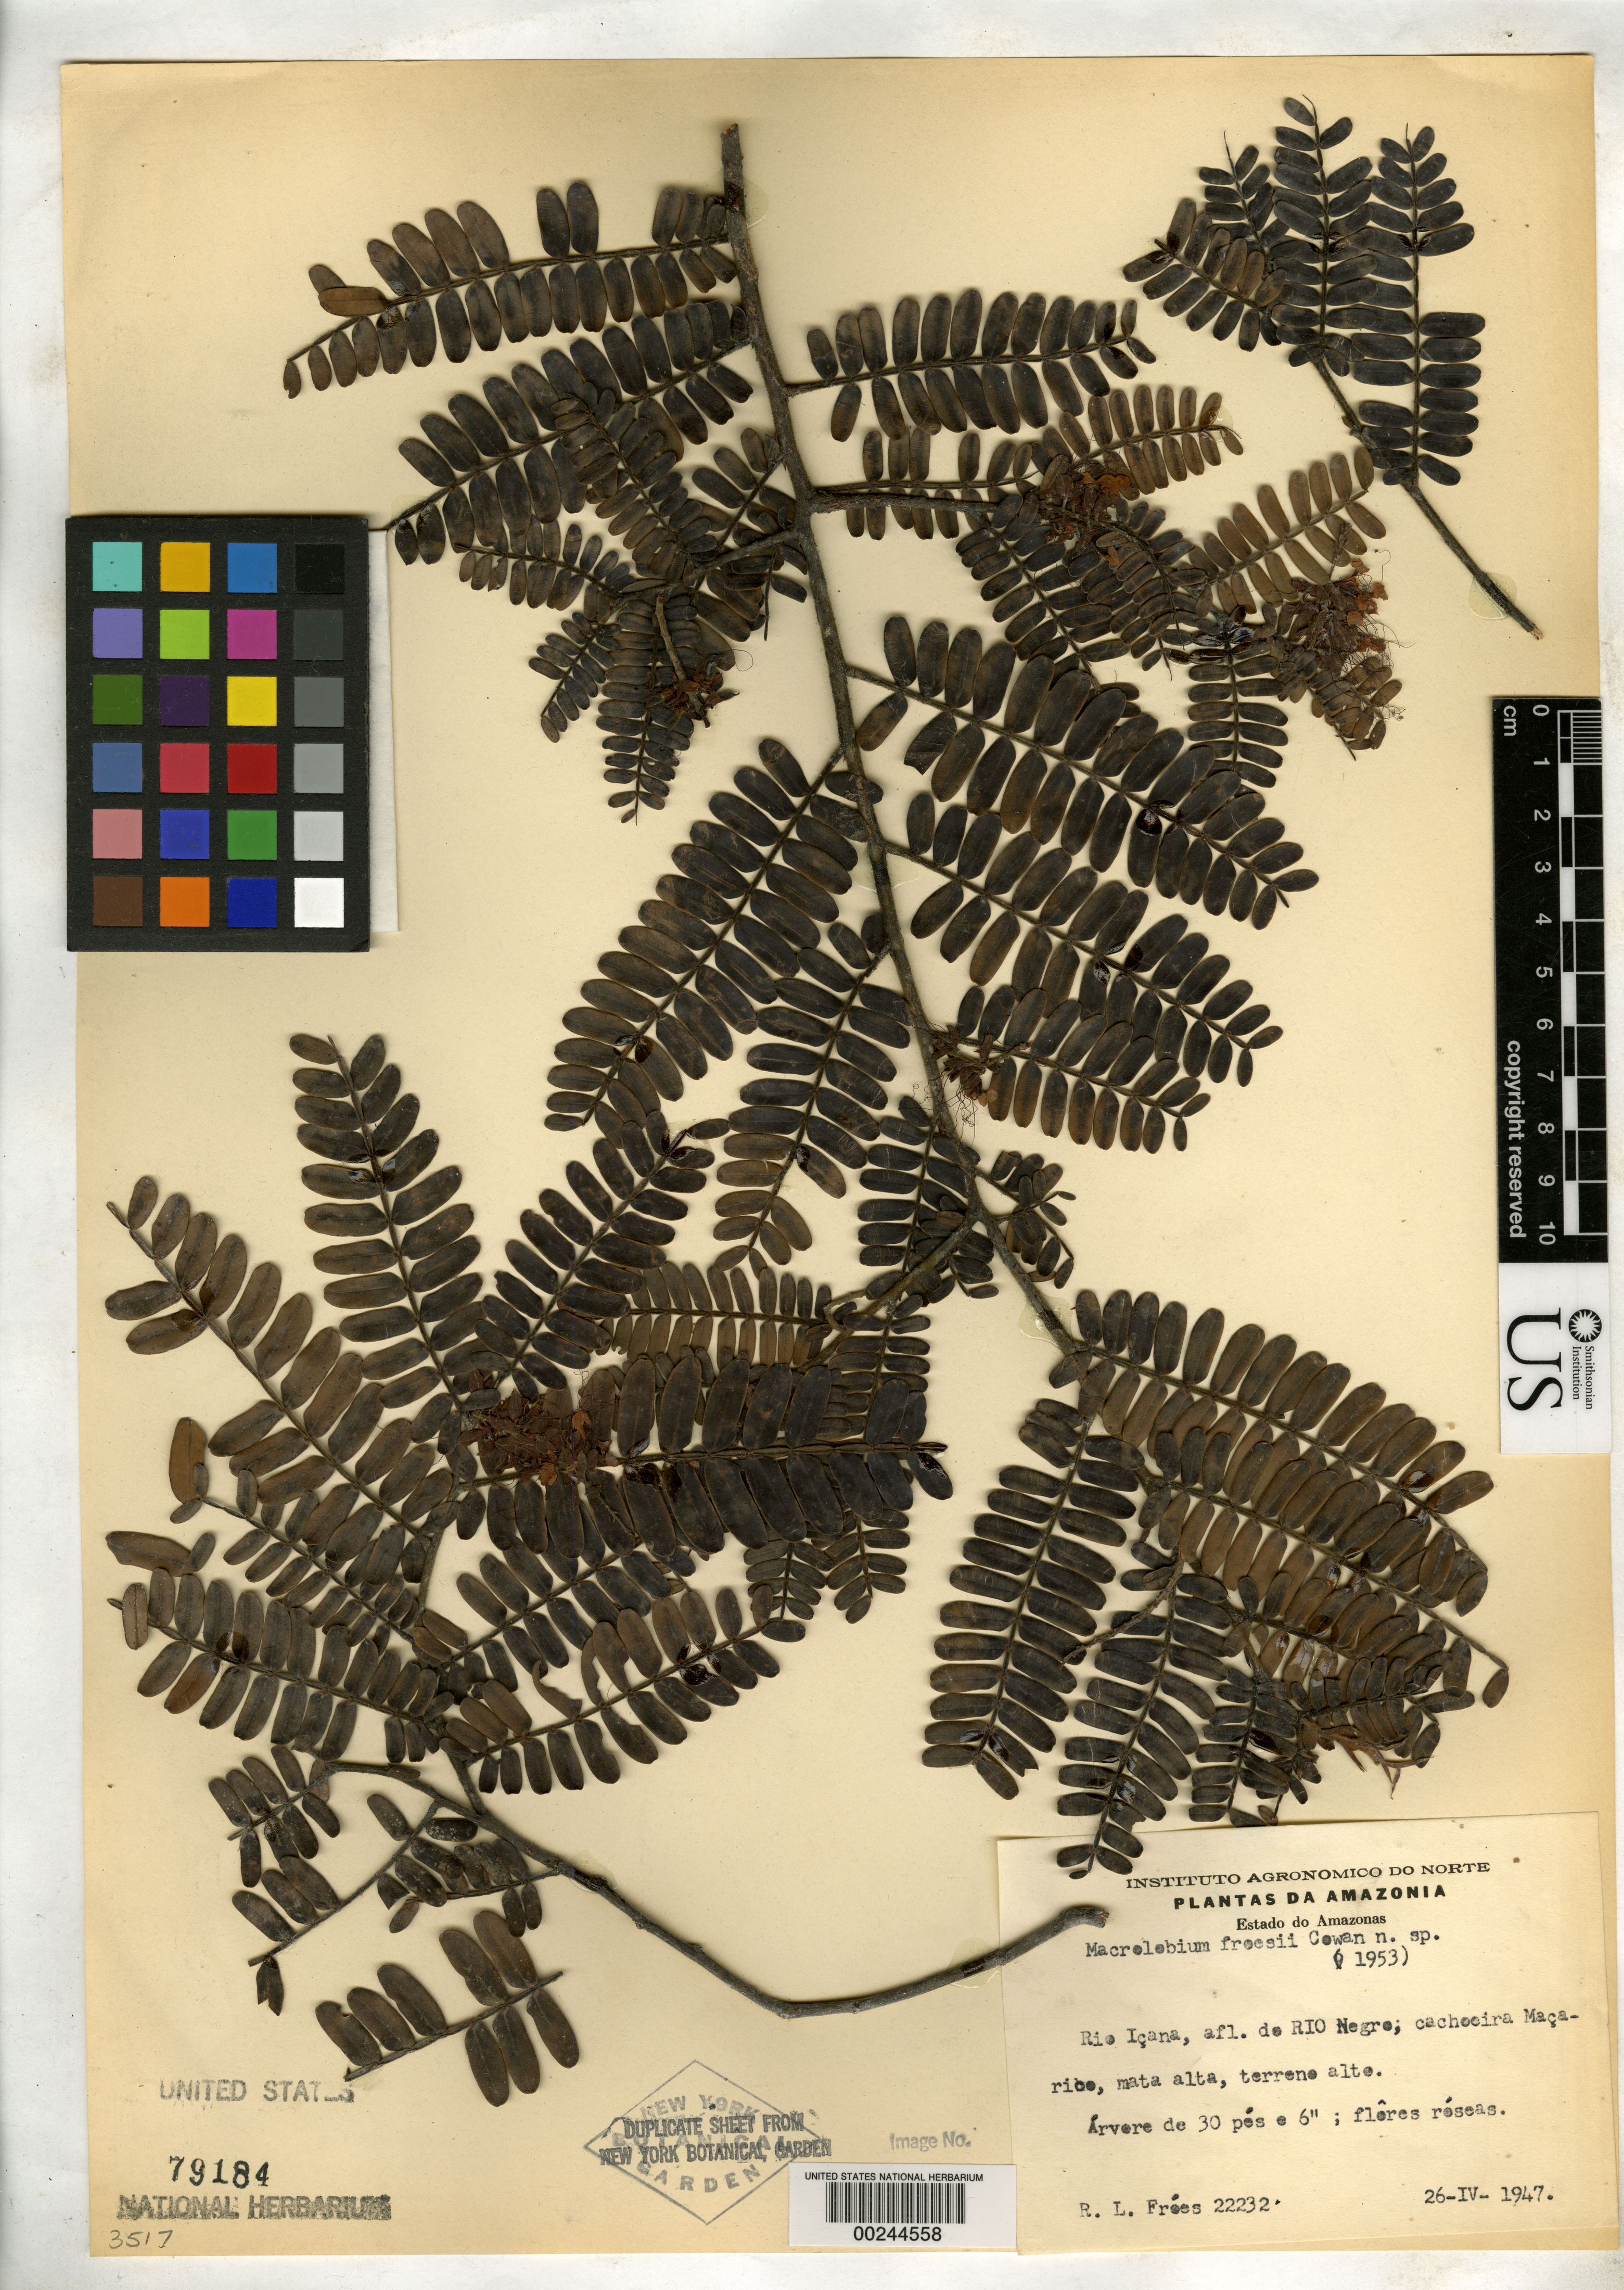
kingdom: Plantae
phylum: Tracheophyta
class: Magnoliopsida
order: Fabales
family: Fabaceae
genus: Macrolobium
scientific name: Macrolobium froesii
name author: R.S. Cowan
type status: Isotype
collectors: R. L. Fróes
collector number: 22232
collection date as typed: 26 Apr 1947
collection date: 1947-04-26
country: Brazil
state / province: Amazonas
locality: Rio icana, afl. of rio negro; cachoeira macarice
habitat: Tall forest, high ground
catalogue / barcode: US 79184